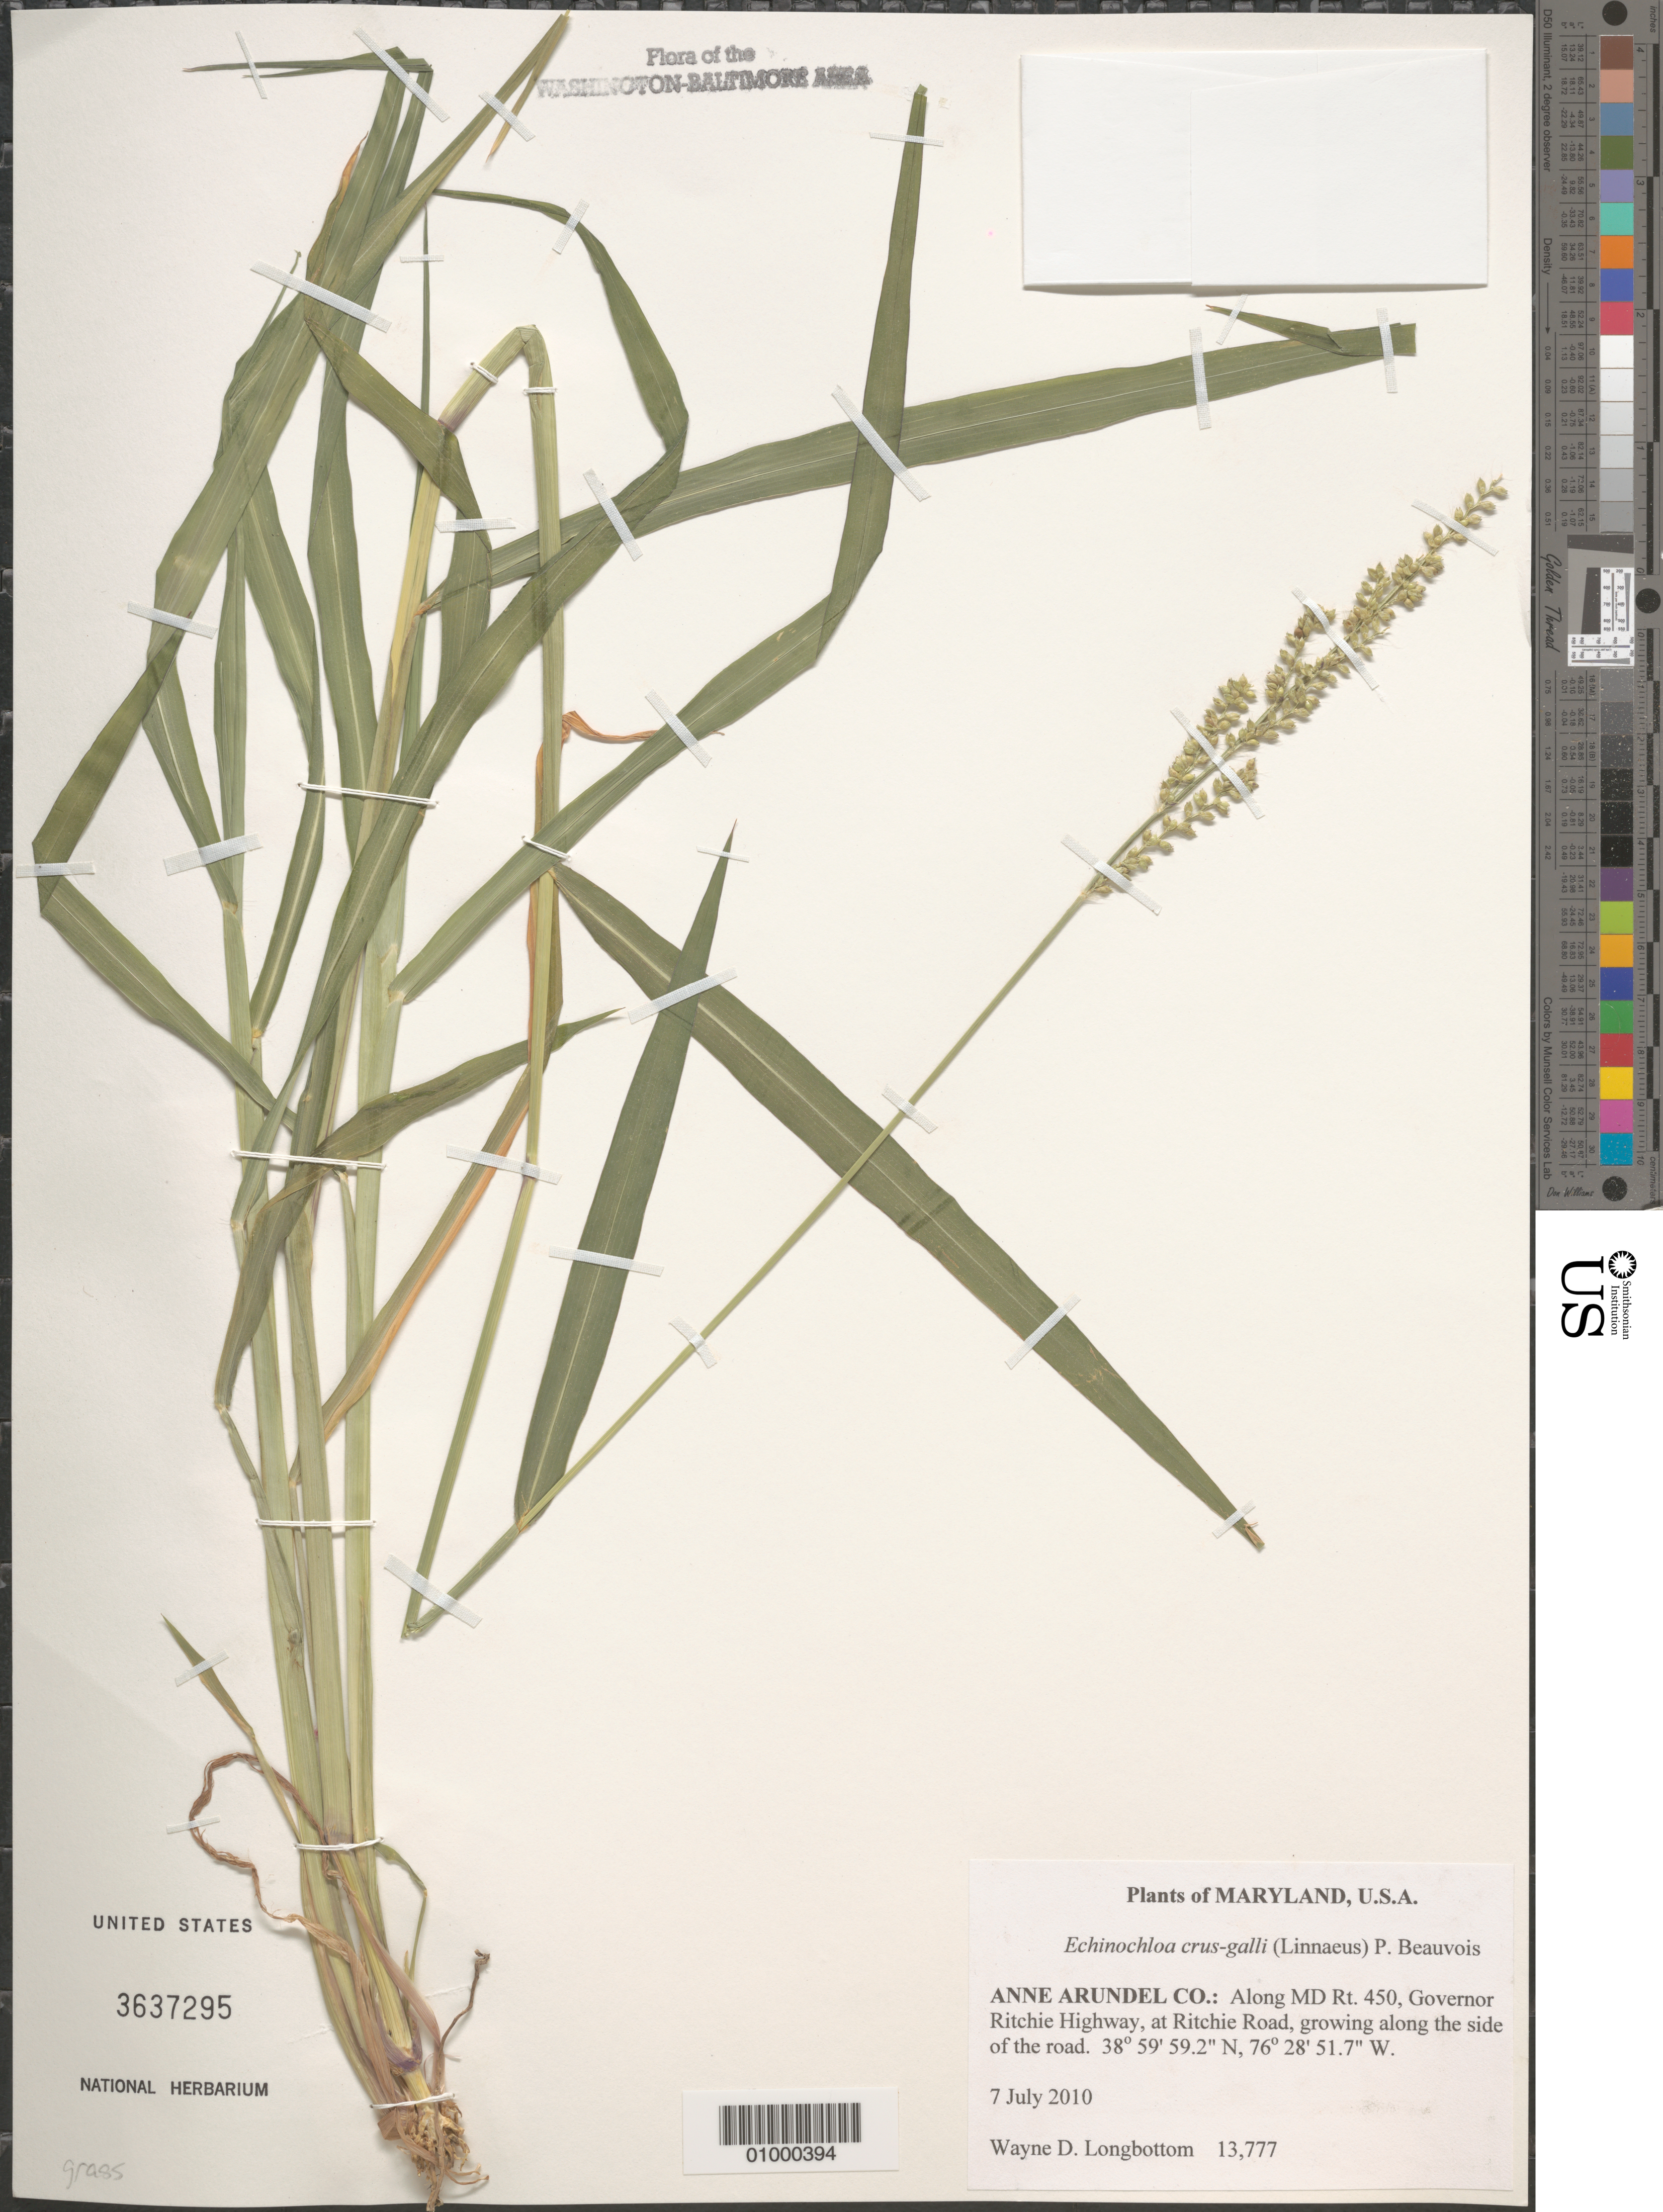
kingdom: Plantae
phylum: Tracheophyta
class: Liliopsida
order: Poales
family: Poaceae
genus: Echinochloa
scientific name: Echinochloa crus-galli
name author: (L.) P. Beauv.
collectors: W. D. Longbottom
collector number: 13777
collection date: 2010-07-07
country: United States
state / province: Maryland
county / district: Anne Arundel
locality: Along MD Rt. 450, Governor Ritchie Highway, at Ritchie Road, growing along the side of the road.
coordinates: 38 59 59.2 N, 76 28 51.7 W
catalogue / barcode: US 3637295